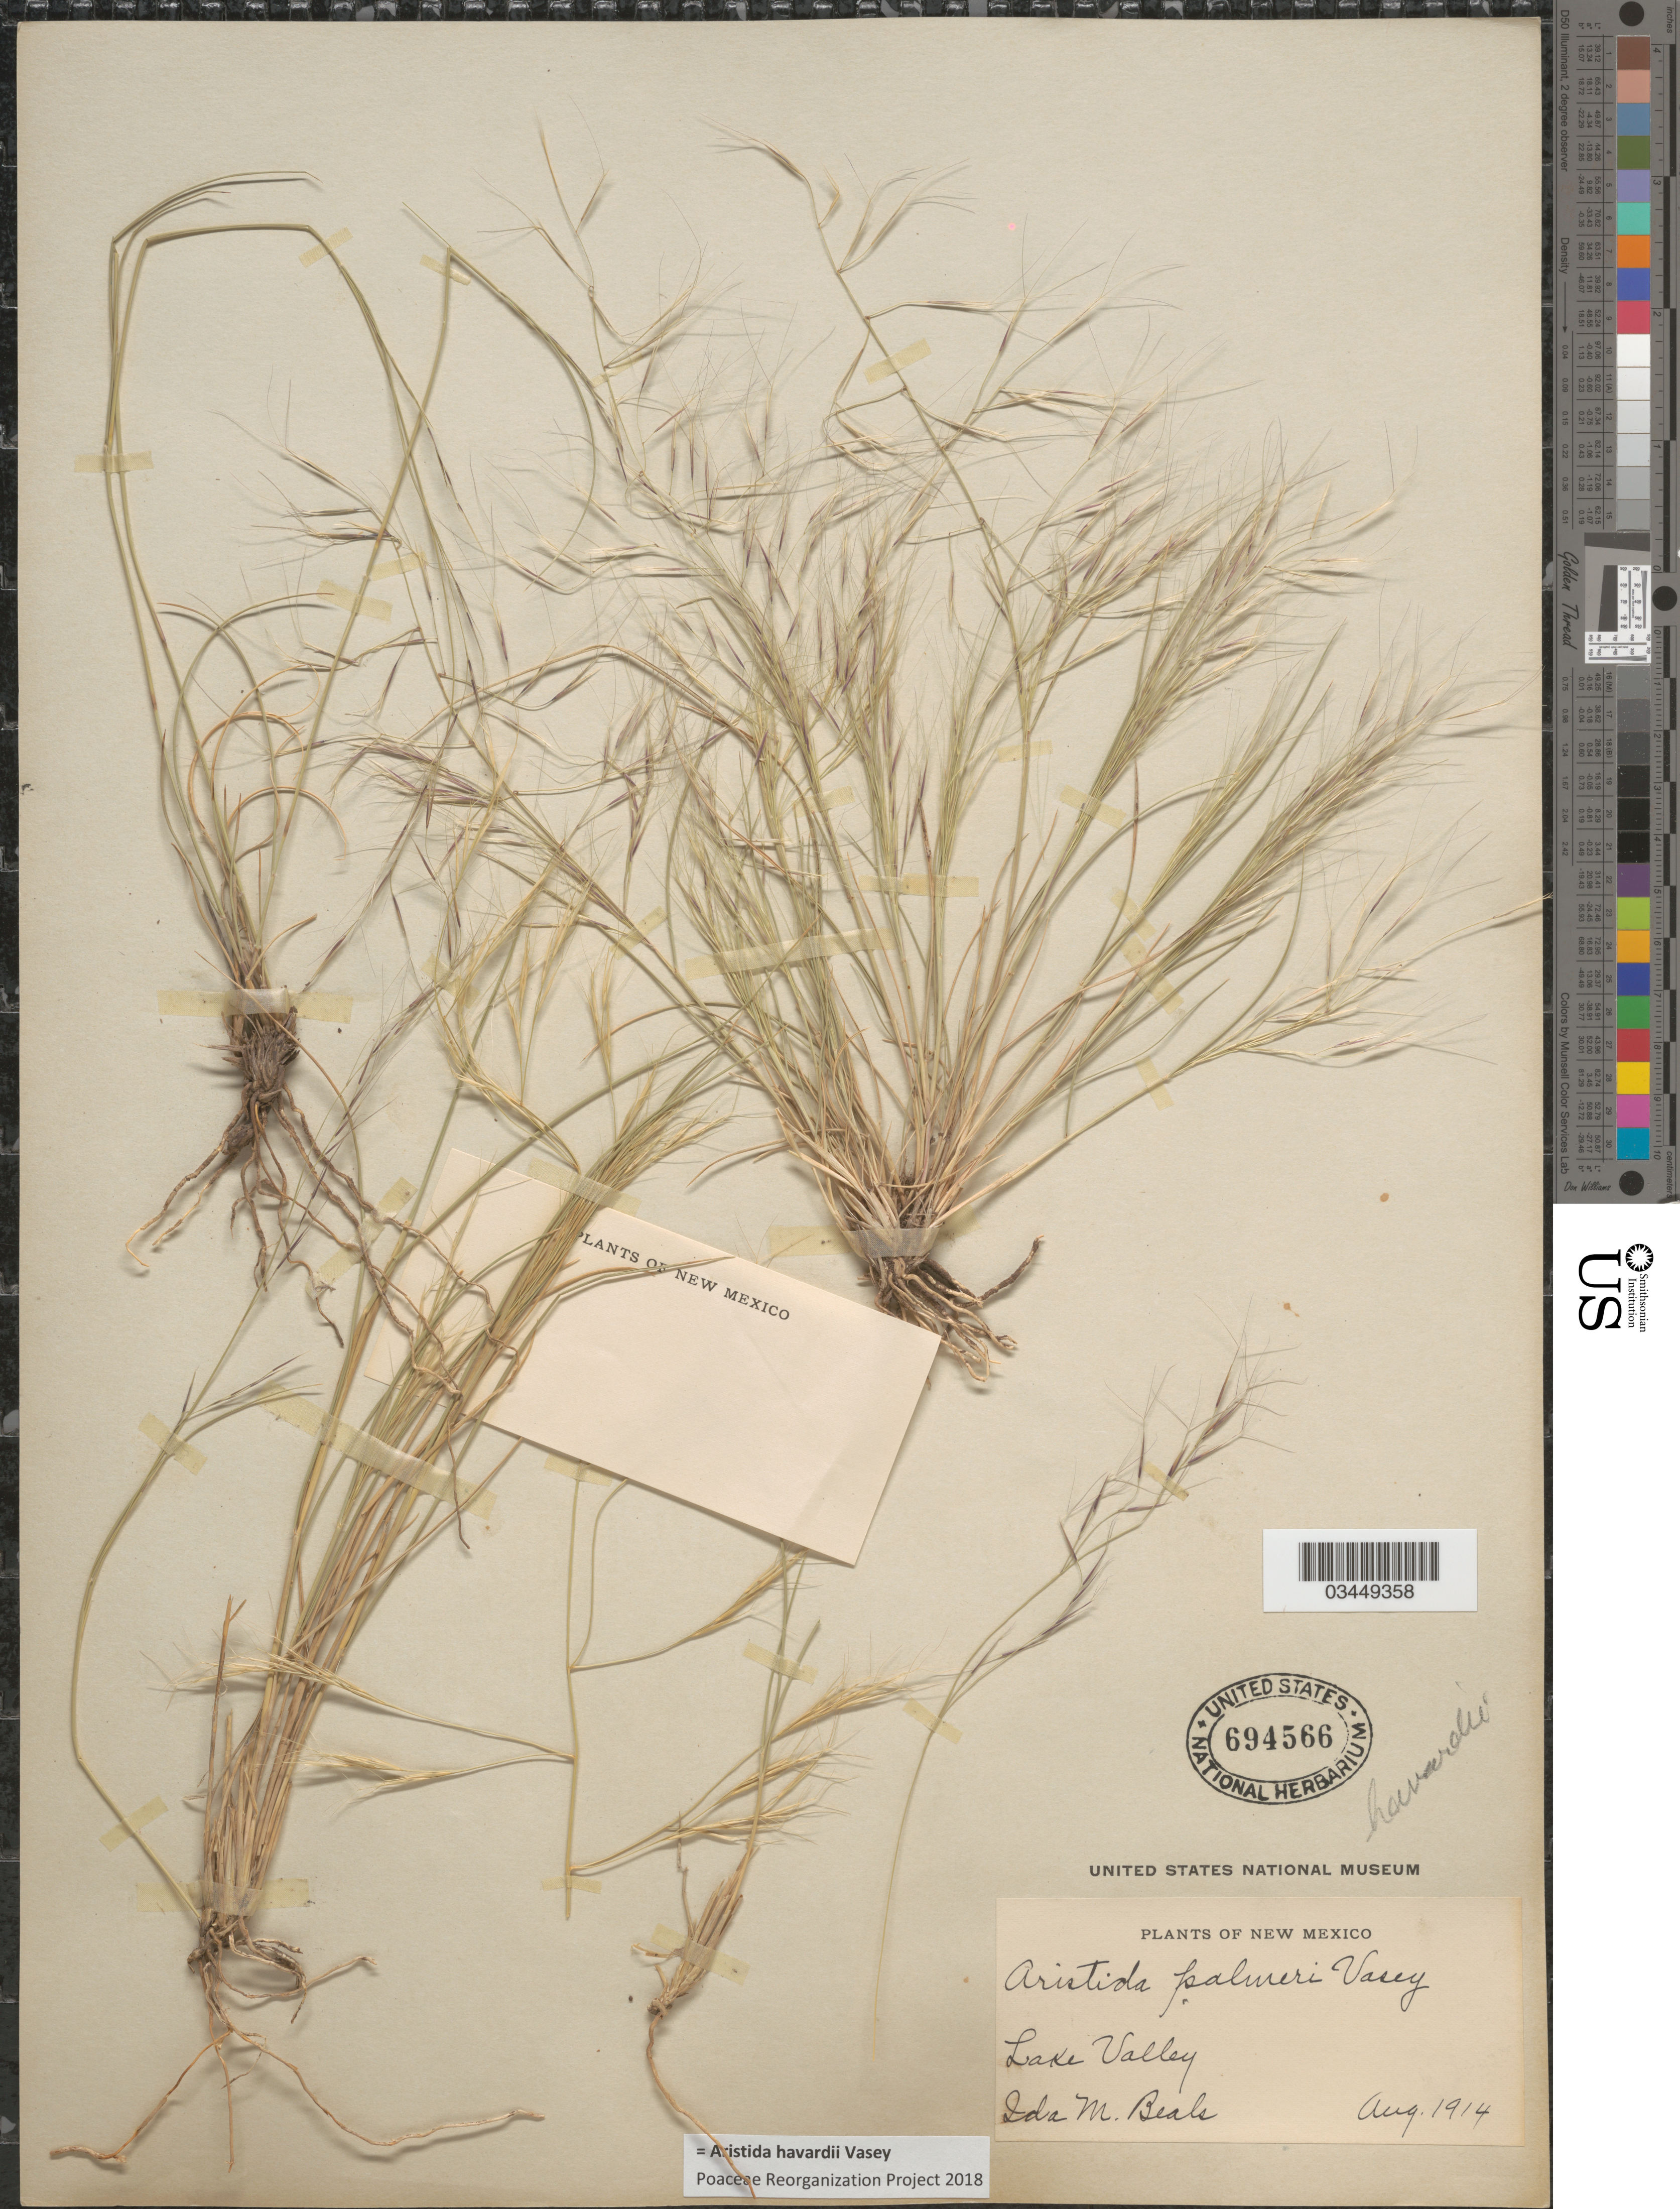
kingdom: Plantae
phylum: Tracheophyta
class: Liliopsida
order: Poales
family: Poaceae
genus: Aristida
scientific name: Aristida havardii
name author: Vasey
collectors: I. M. Beals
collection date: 1914-08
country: United States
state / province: New Mexico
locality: Lake Valley.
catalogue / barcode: US 694566